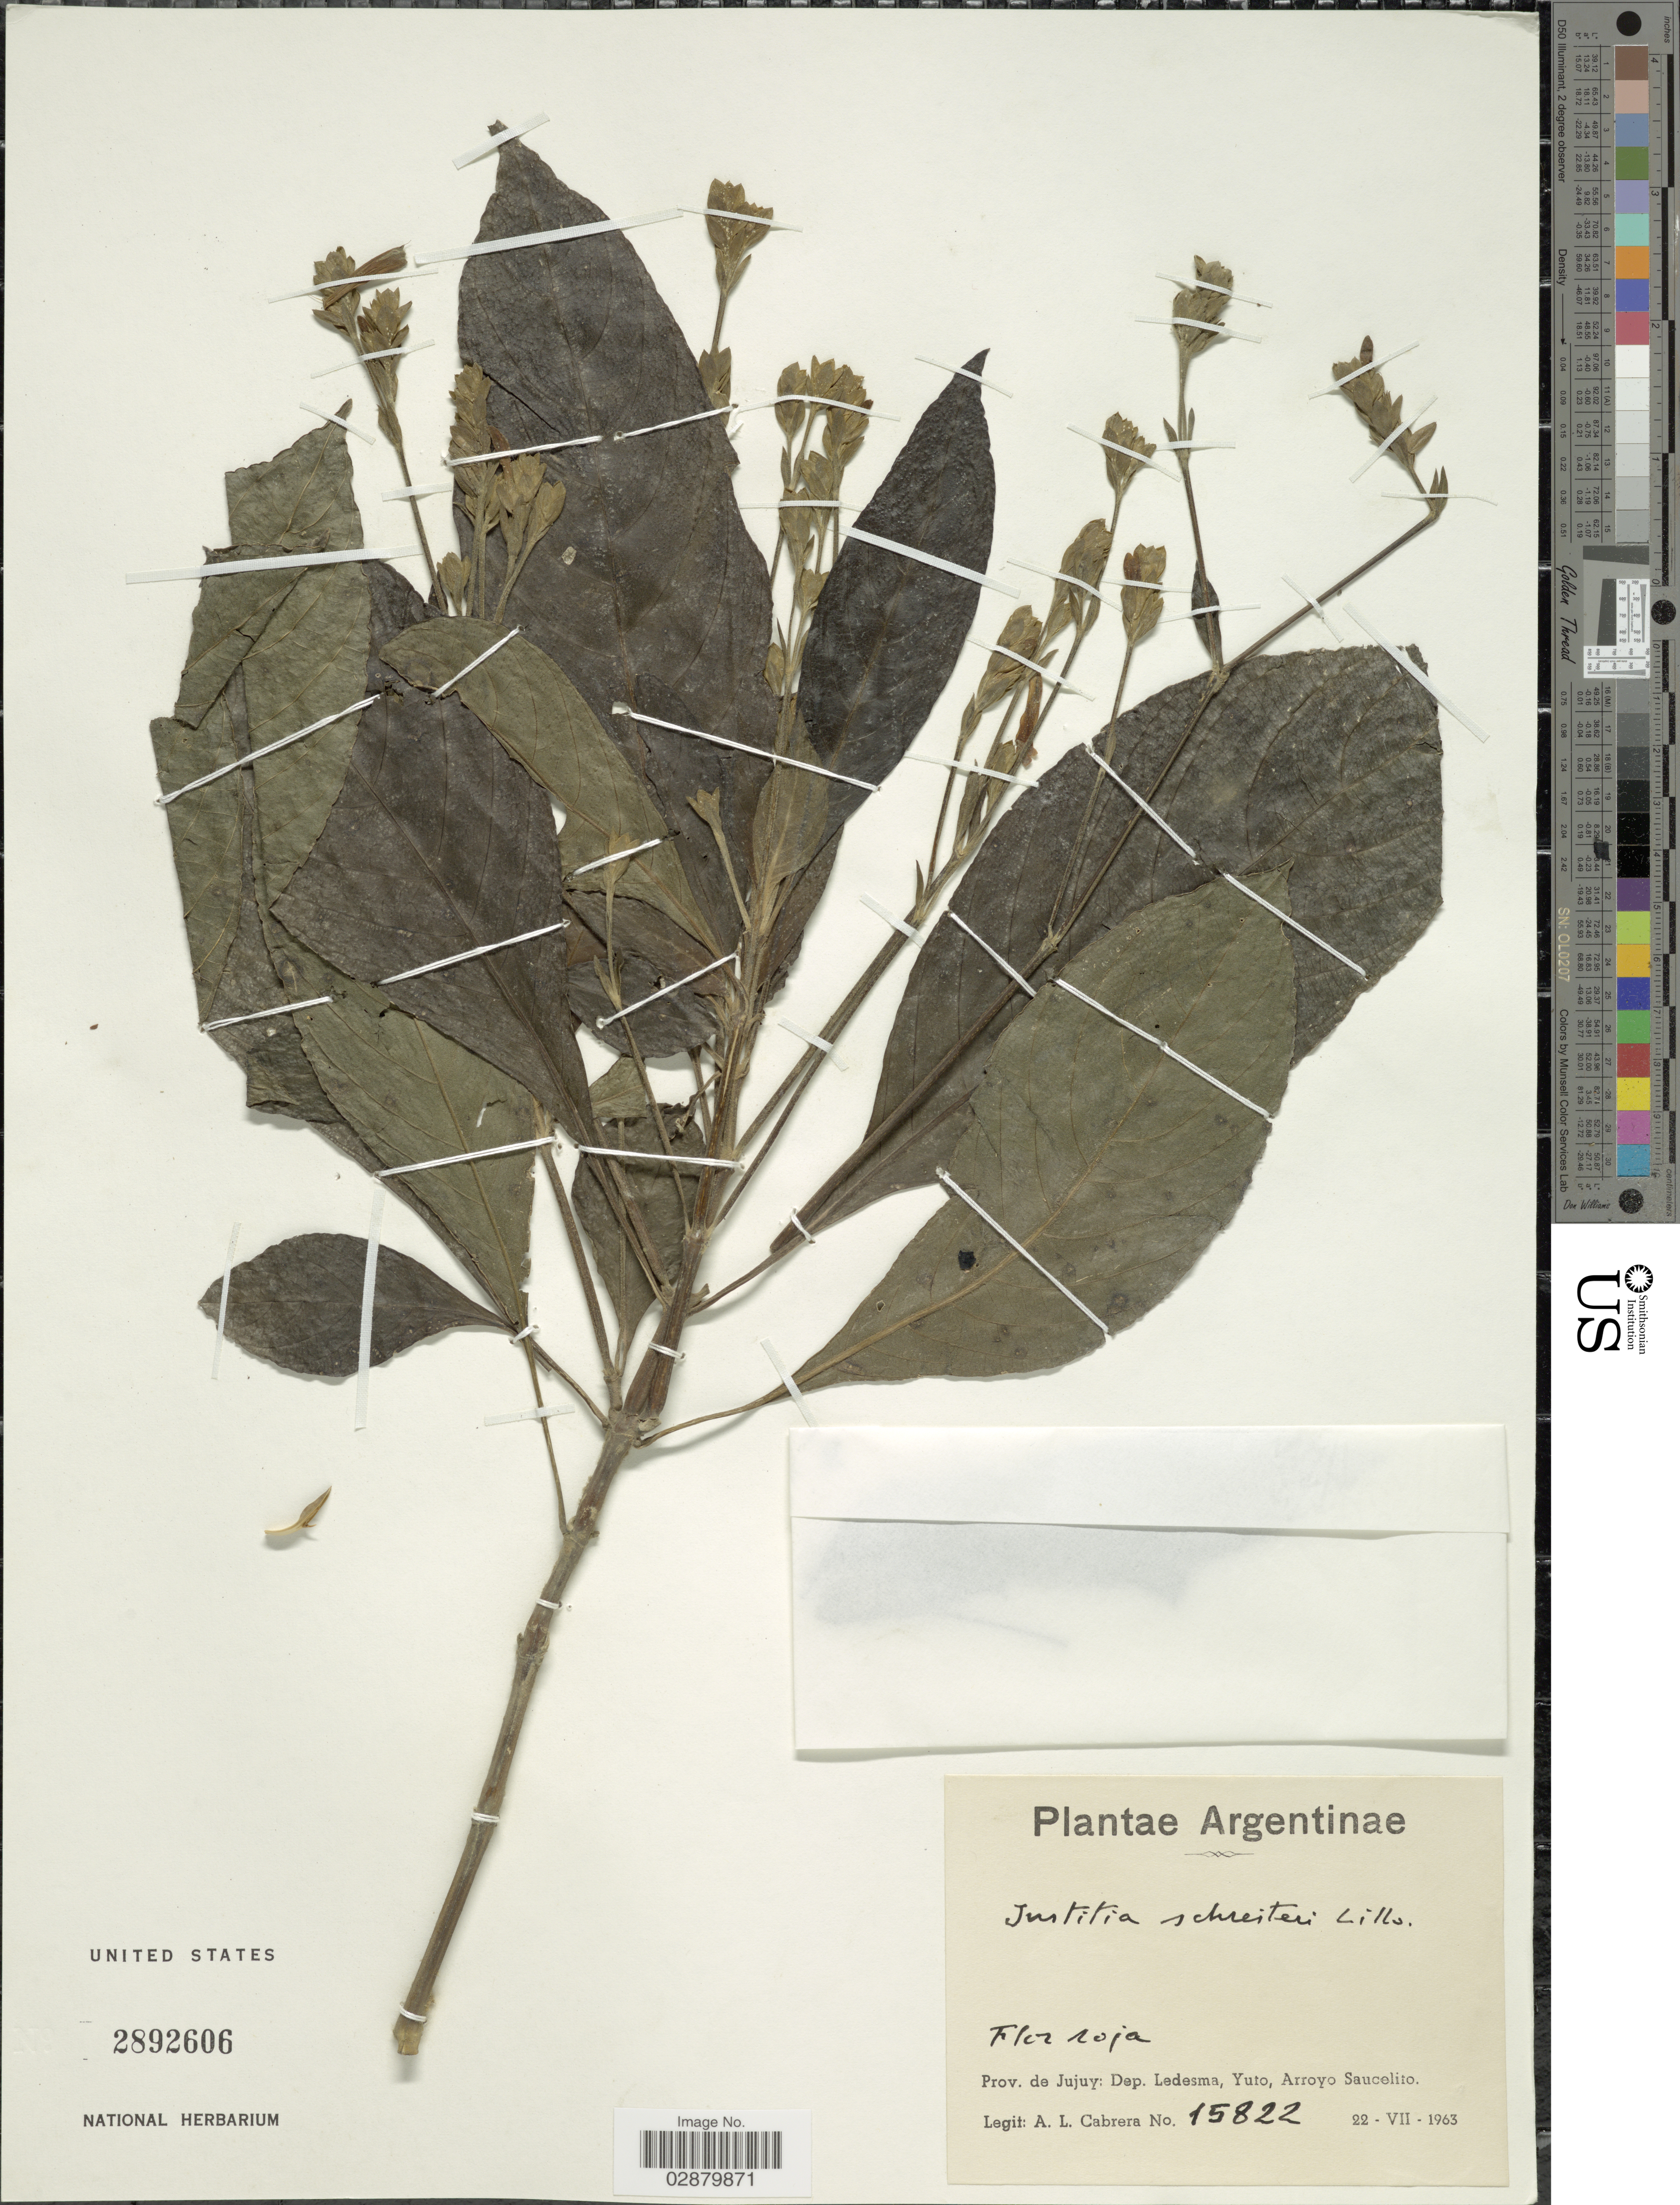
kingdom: Plantae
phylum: Tracheophyta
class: Magnoliopsida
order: Lamiales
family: Acanthaceae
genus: Justicia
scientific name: Justicia oranensis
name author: De Marco & T. Ruíz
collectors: A. L. Cabrera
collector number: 15822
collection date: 1963-07-22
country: Argentina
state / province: Jujuy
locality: Dep. Ledesma, Yuto, Arroyo Saucelito.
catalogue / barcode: US 2892606